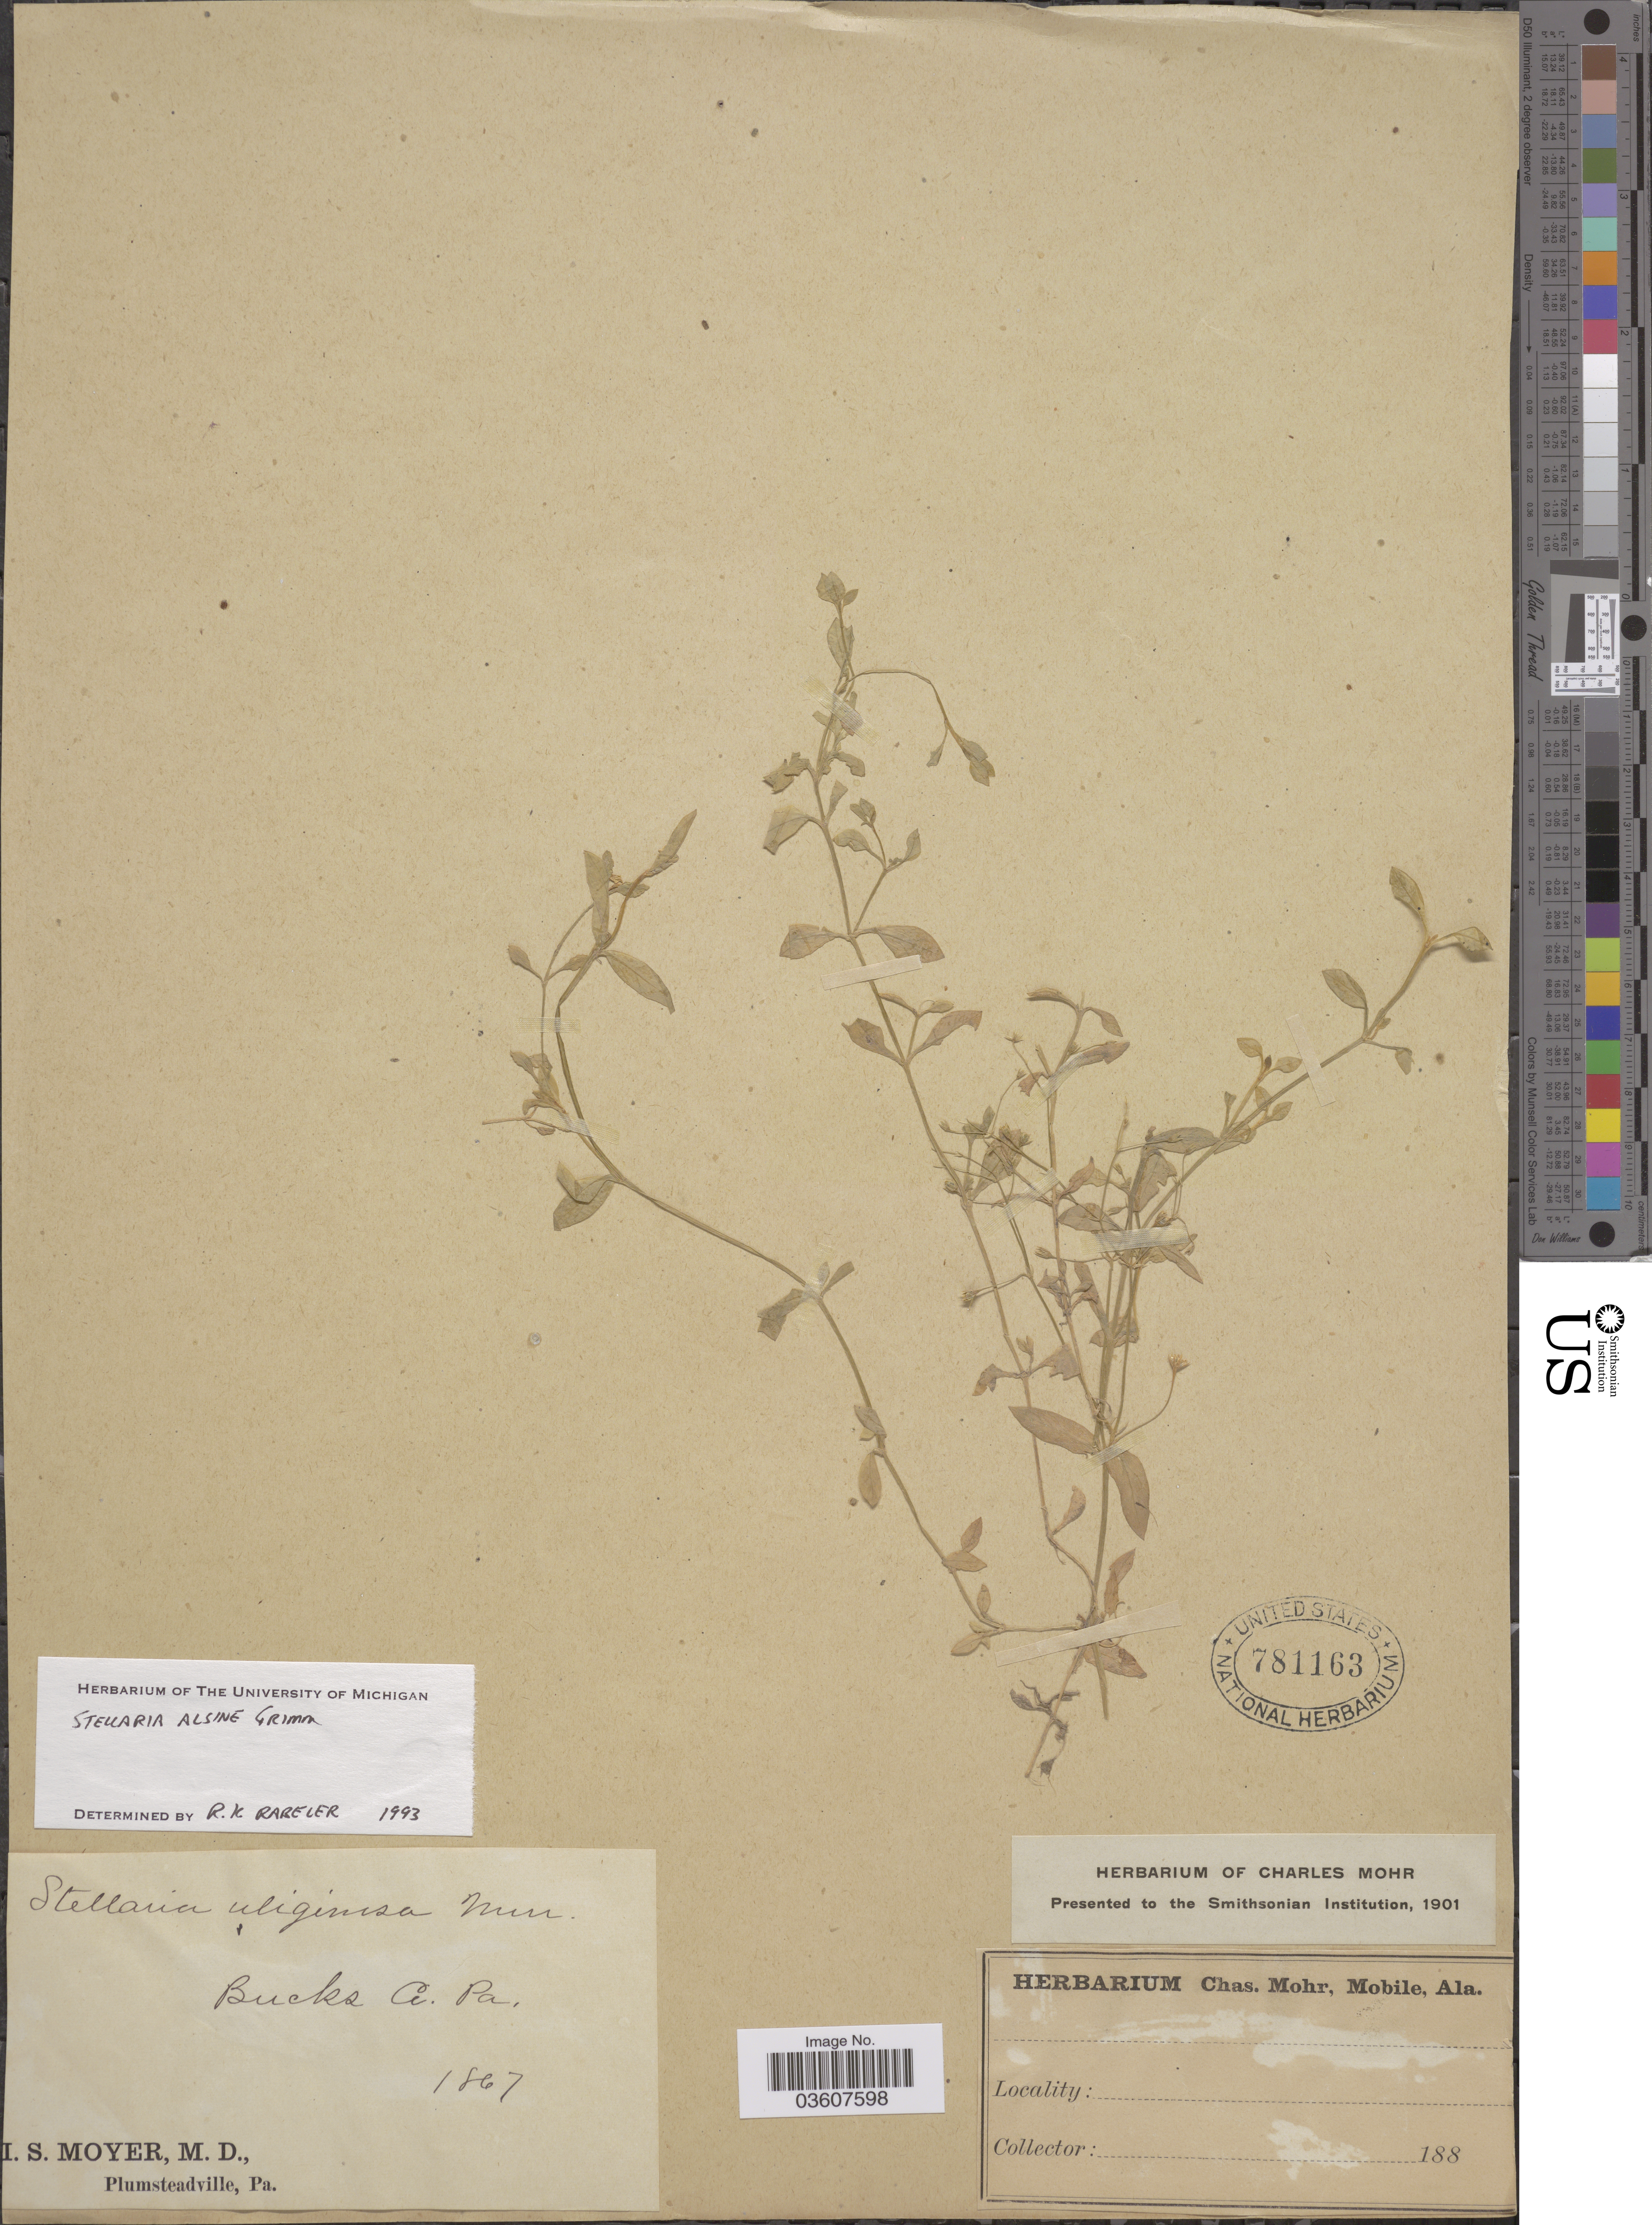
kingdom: Plantae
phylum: Tracheophyta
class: Magnoliopsida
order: Caryophyllales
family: Caryophyllaceae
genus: Stellaria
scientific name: Stellaria alsine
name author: Grimm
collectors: I. S. Moyer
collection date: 1867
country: United States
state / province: Pennsylvania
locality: Bucks Co. Pa.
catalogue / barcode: US 781163